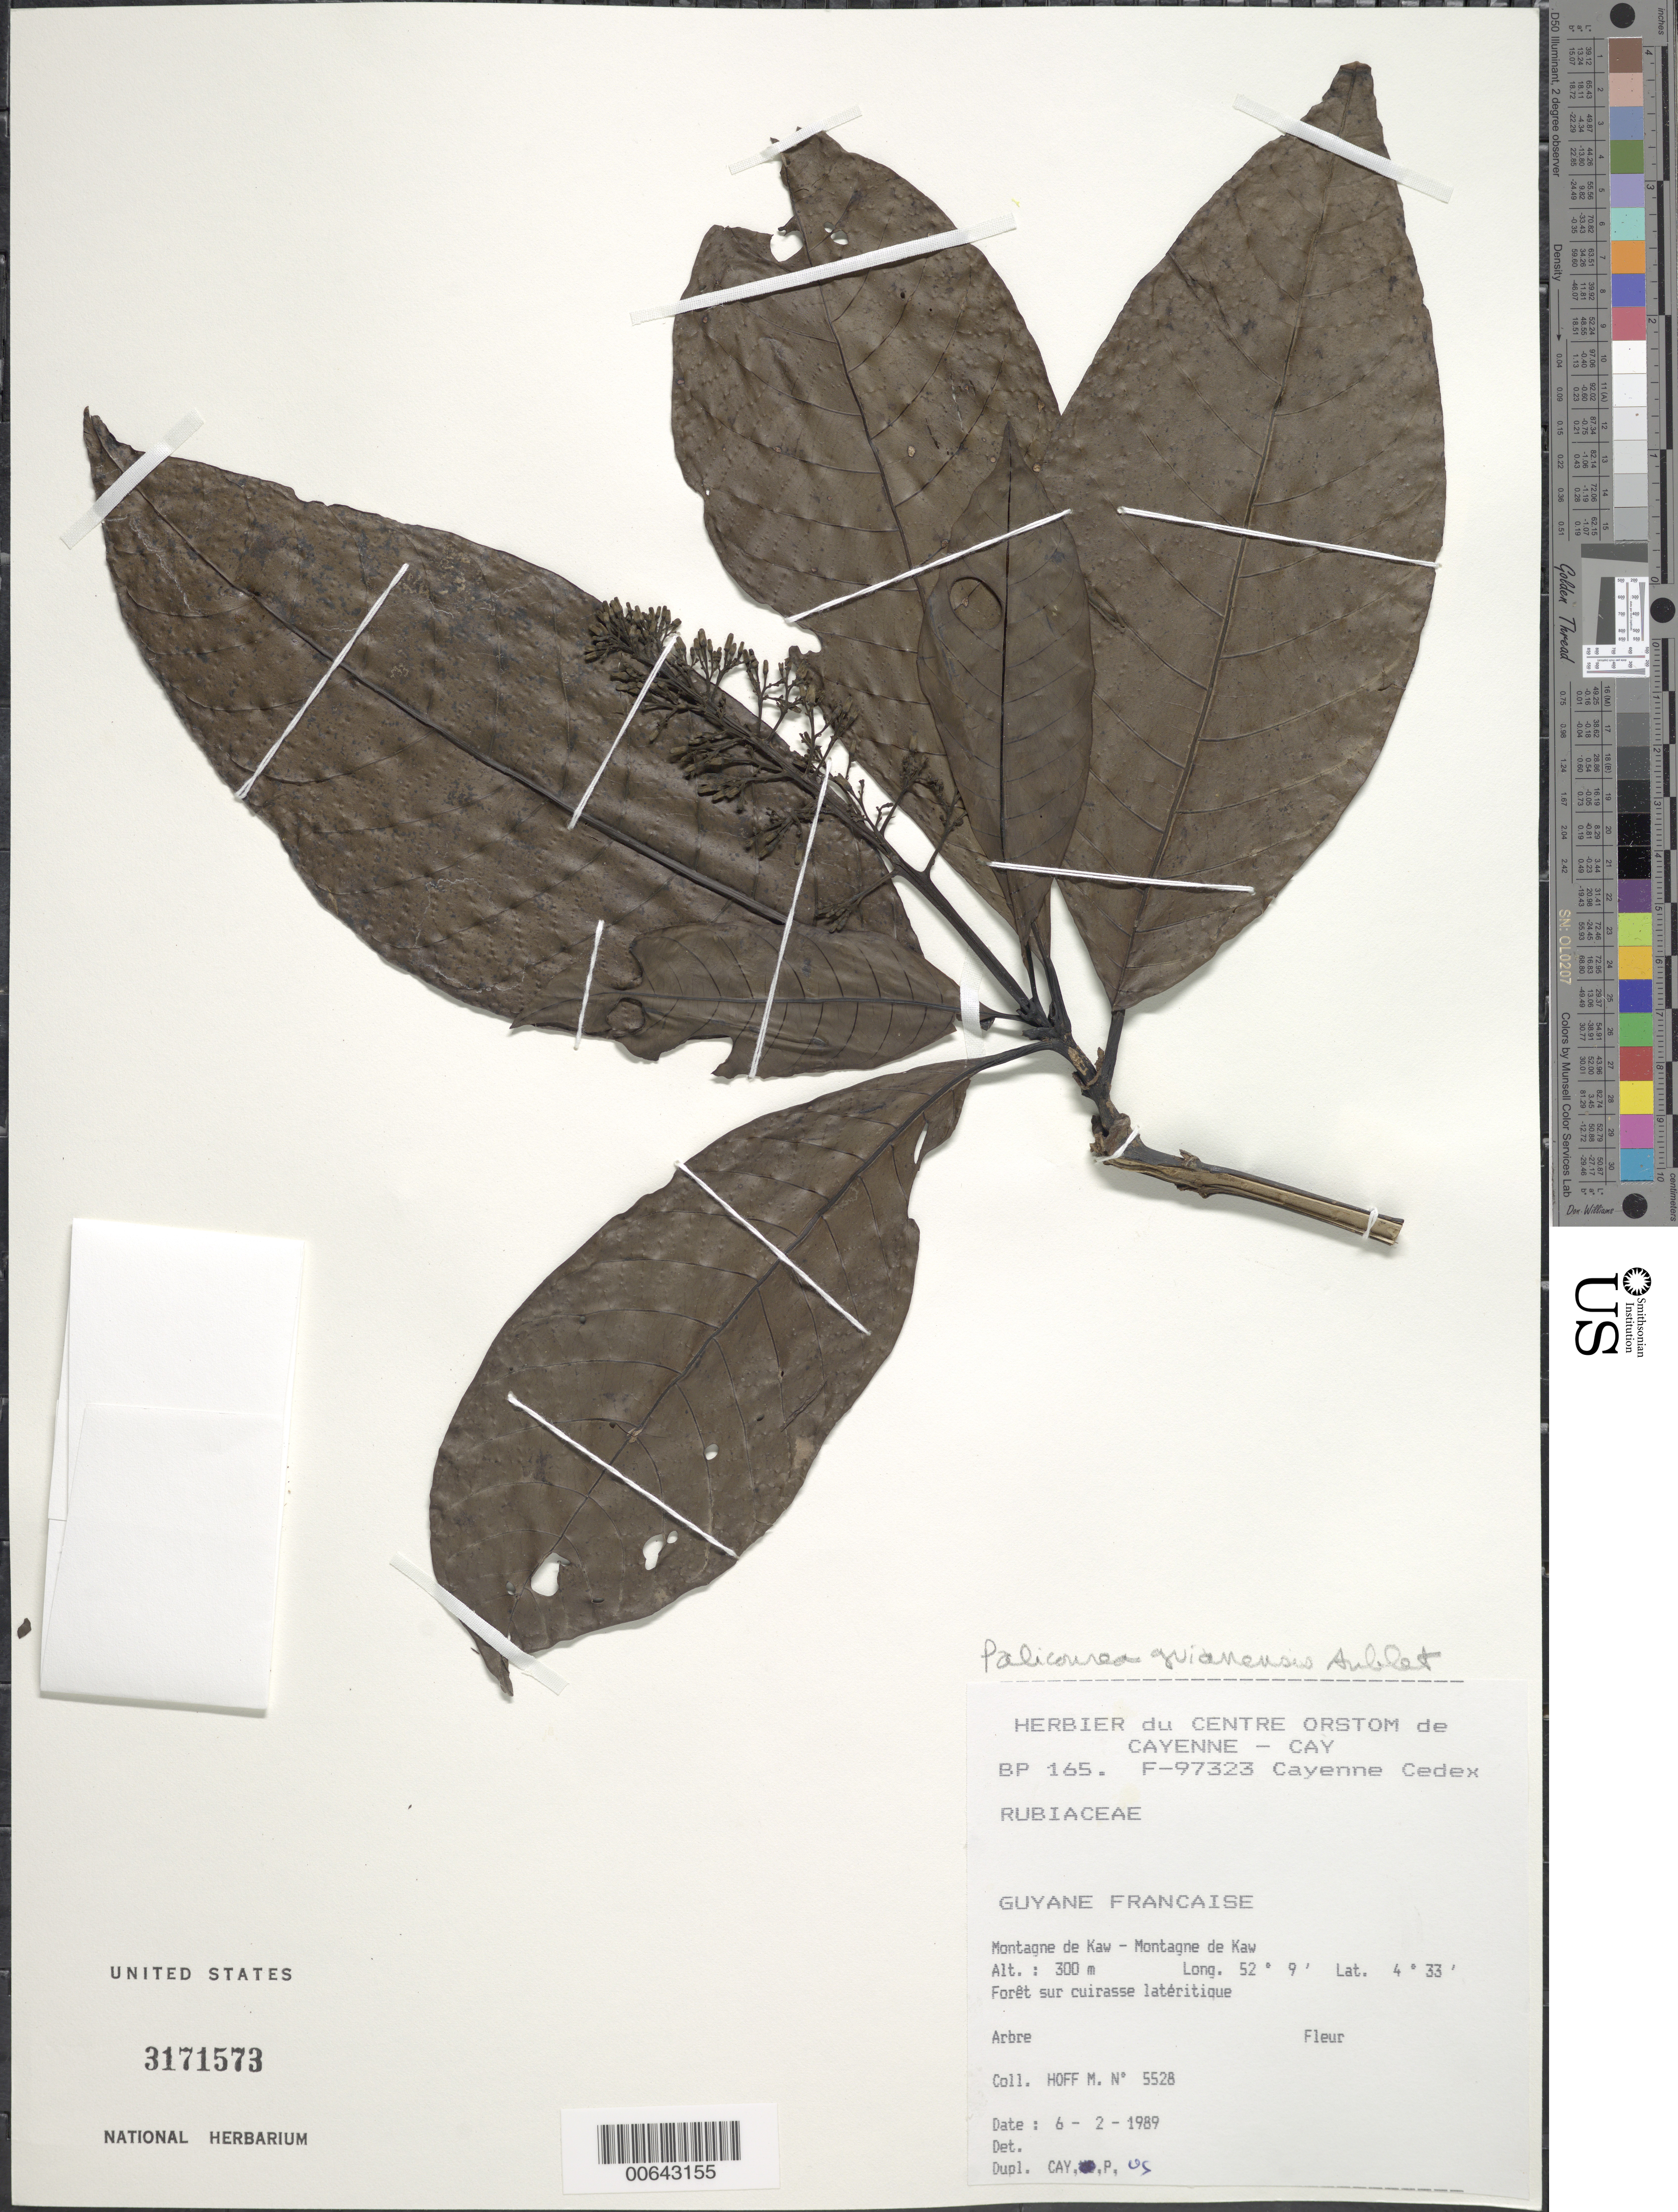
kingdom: Plantae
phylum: Tracheophyta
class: Magnoliopsida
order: Gentianales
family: Rubiaceae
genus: Palicourea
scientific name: Palicourea guianensis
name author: Aubl.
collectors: M. Hoff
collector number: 5528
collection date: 1989-02-06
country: French Guiana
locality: Guyane Francaise, Montagne de Kaw-Montagne de Kaw.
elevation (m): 300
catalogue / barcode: US 3171573